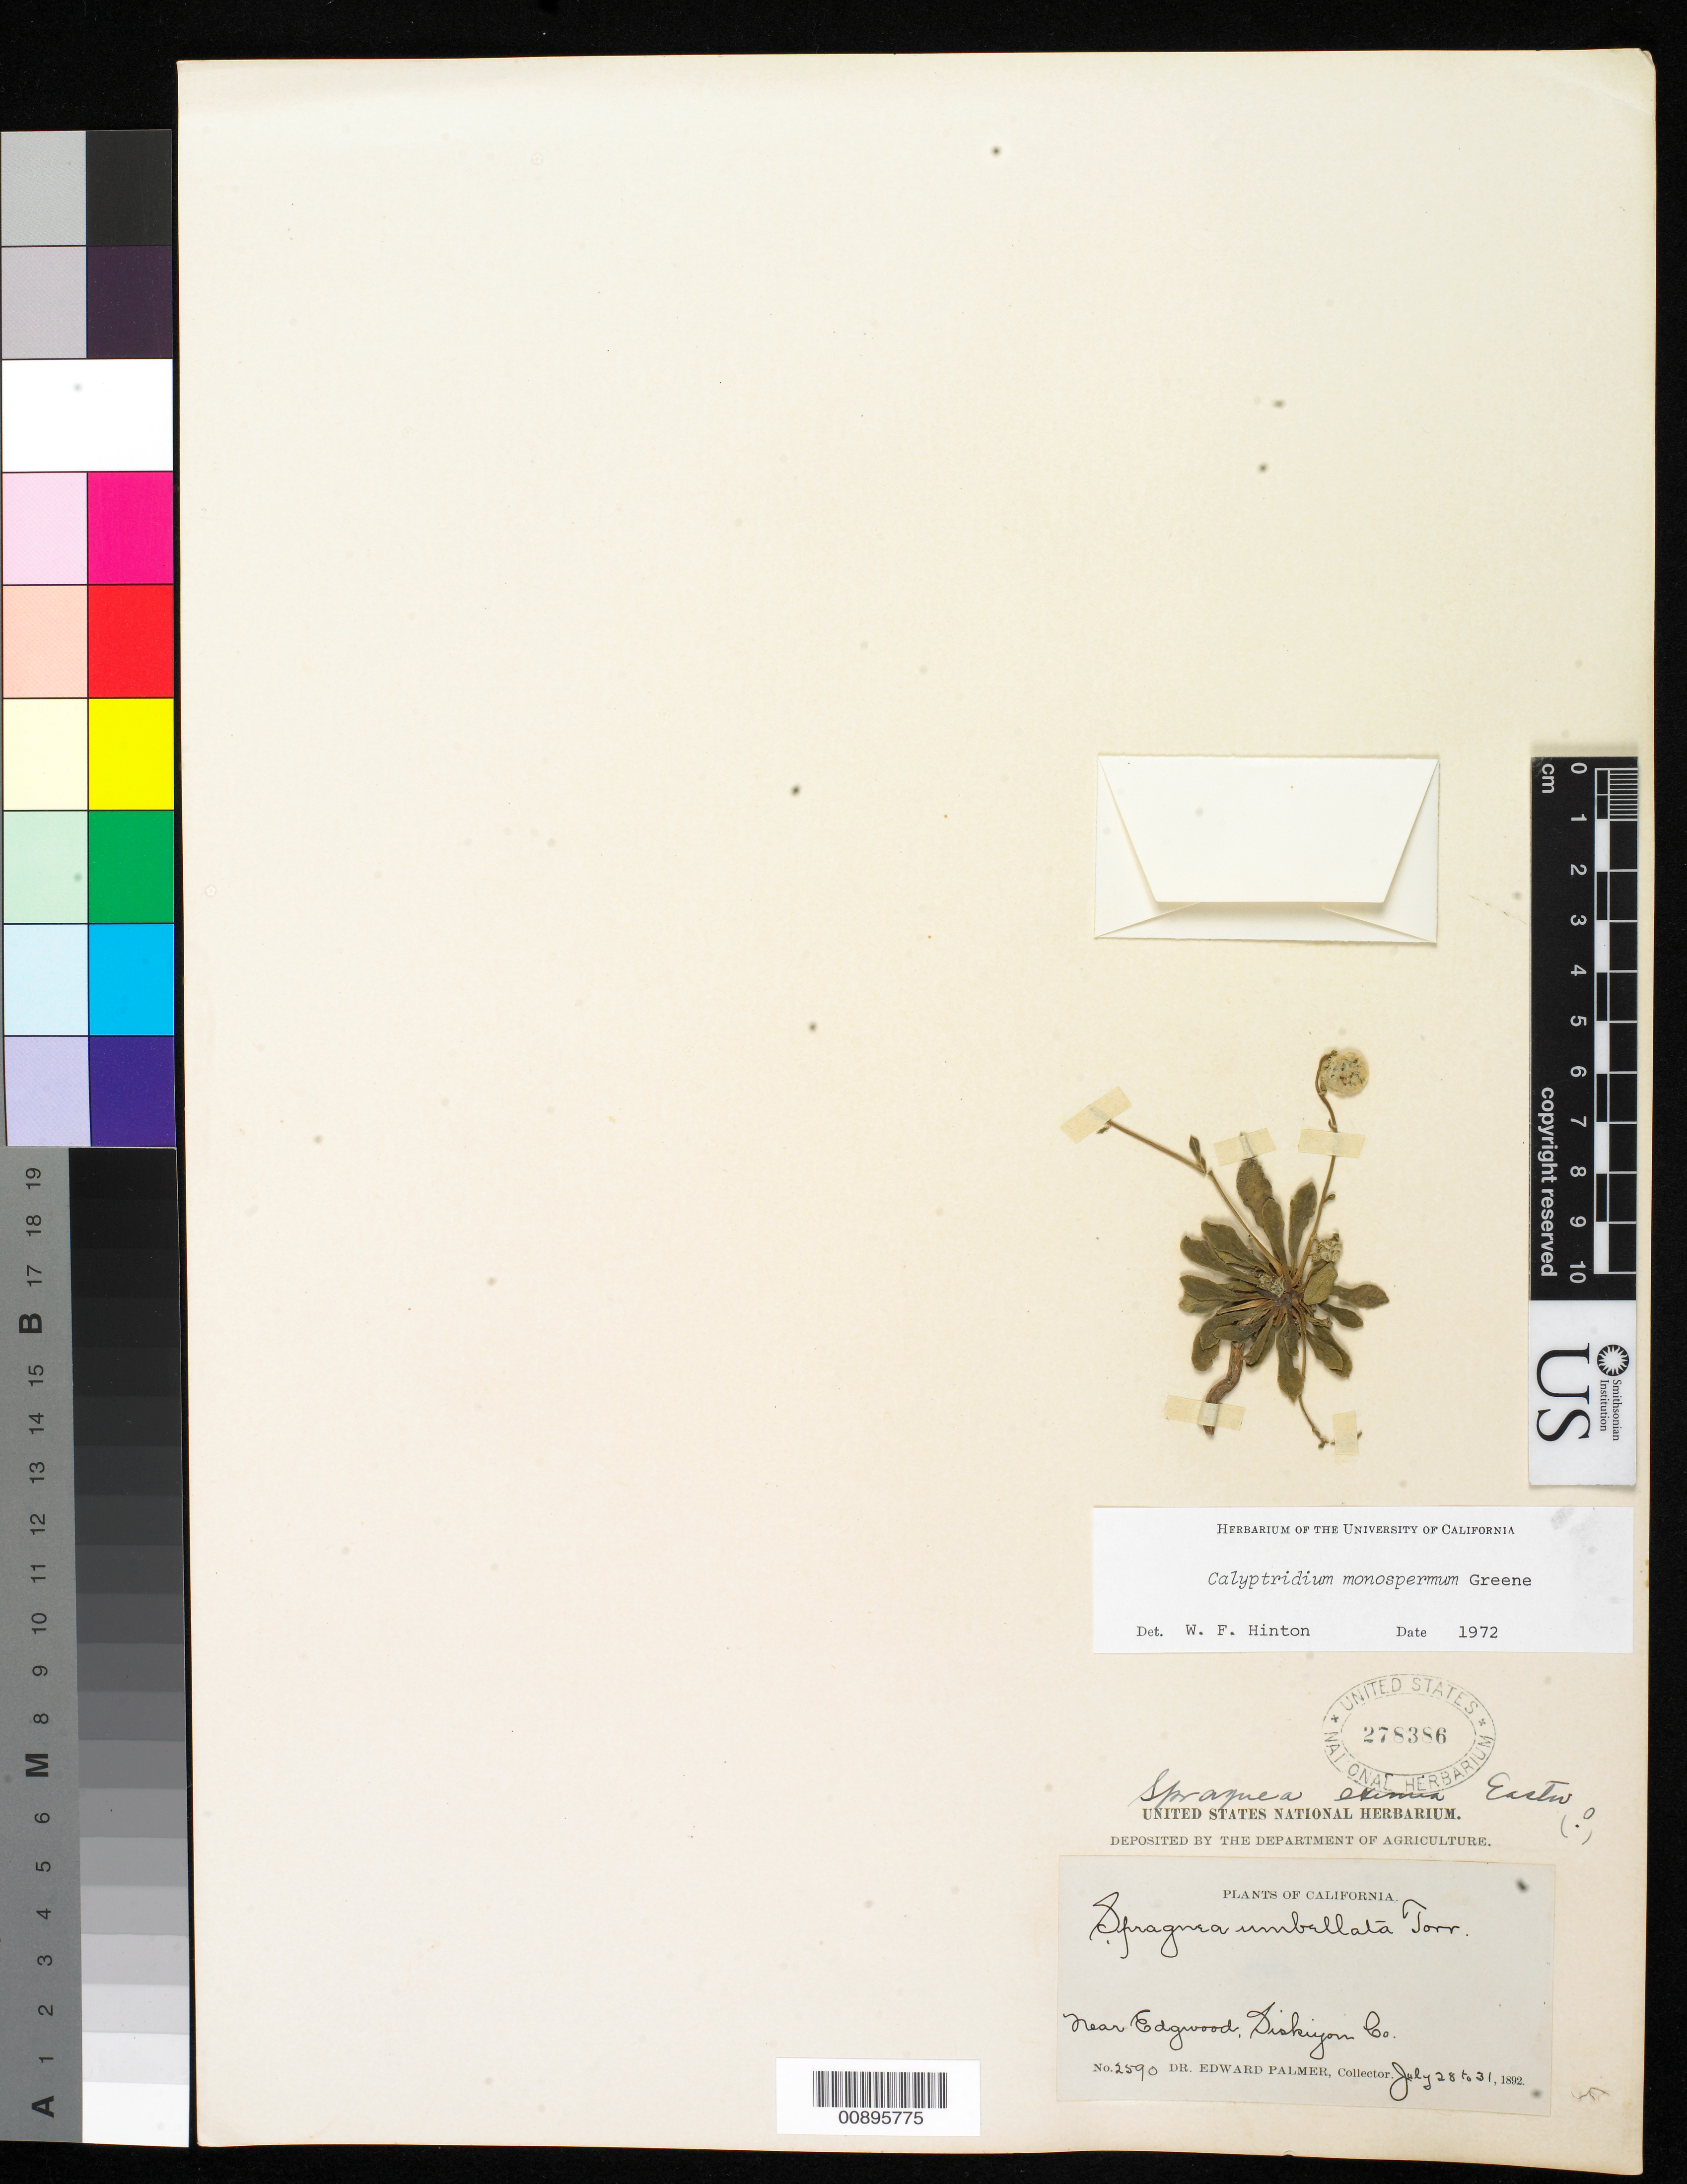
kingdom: Plantae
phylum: Tracheophyta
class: Magnoliopsida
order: Caryophyllales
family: Montiaceae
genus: Calyptridium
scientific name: Calyptridium monospermum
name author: Greene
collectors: E. Palmer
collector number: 2590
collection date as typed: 28 Jul 1892 to 31 Jul 1892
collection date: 1892-07-28/1892-07-31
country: United States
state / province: California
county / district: Siskiyou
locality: Near Edgwood, Siskiyou County, California.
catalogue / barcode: US 278386